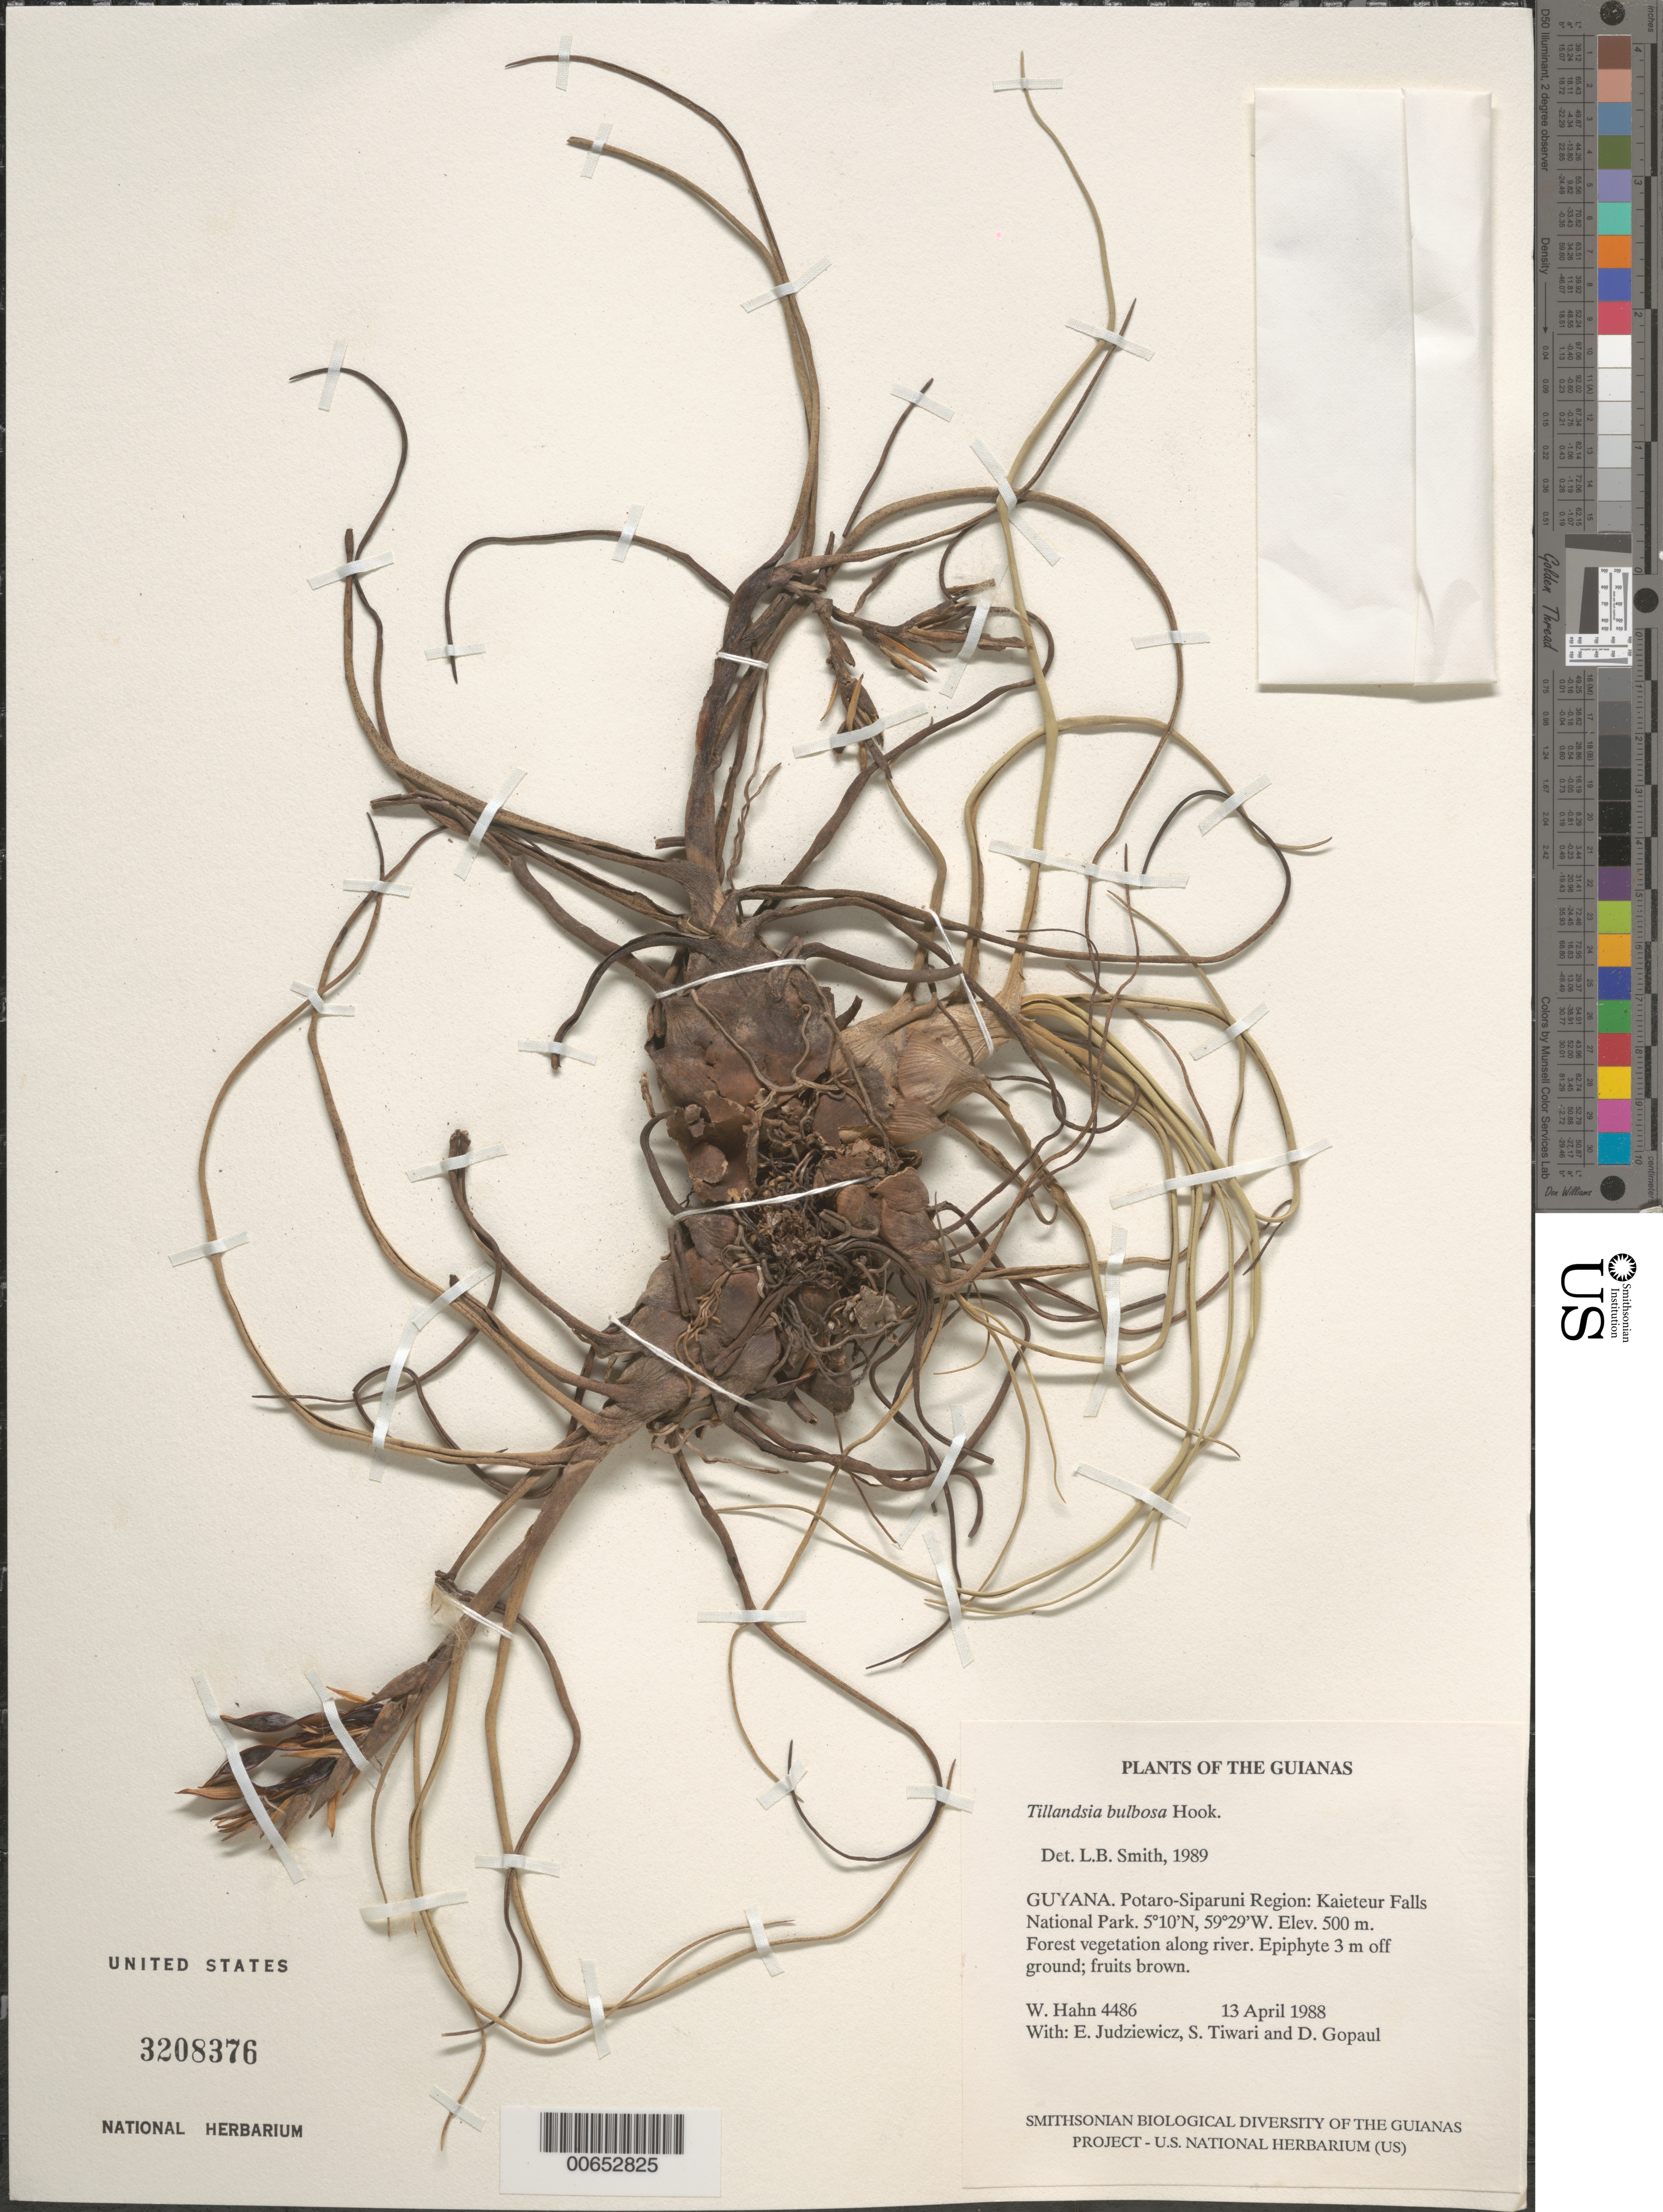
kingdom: Plantae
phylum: Tracheophyta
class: Liliopsida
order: Poales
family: Bromeliaceae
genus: Tillandsia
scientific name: Tillandsia bulbosa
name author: Hook.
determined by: Smith, Lyman B., (US), NMNH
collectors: W. Hahn, E. J. Judziewicz, S. Tiwari & D. Gopaul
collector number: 4486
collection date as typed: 13 April 1988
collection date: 1988-04-13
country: Guyana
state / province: Potaro-Siparuni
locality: Kaieteur Falls National Park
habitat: Forest vegetation along river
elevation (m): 500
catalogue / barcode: US 3208376